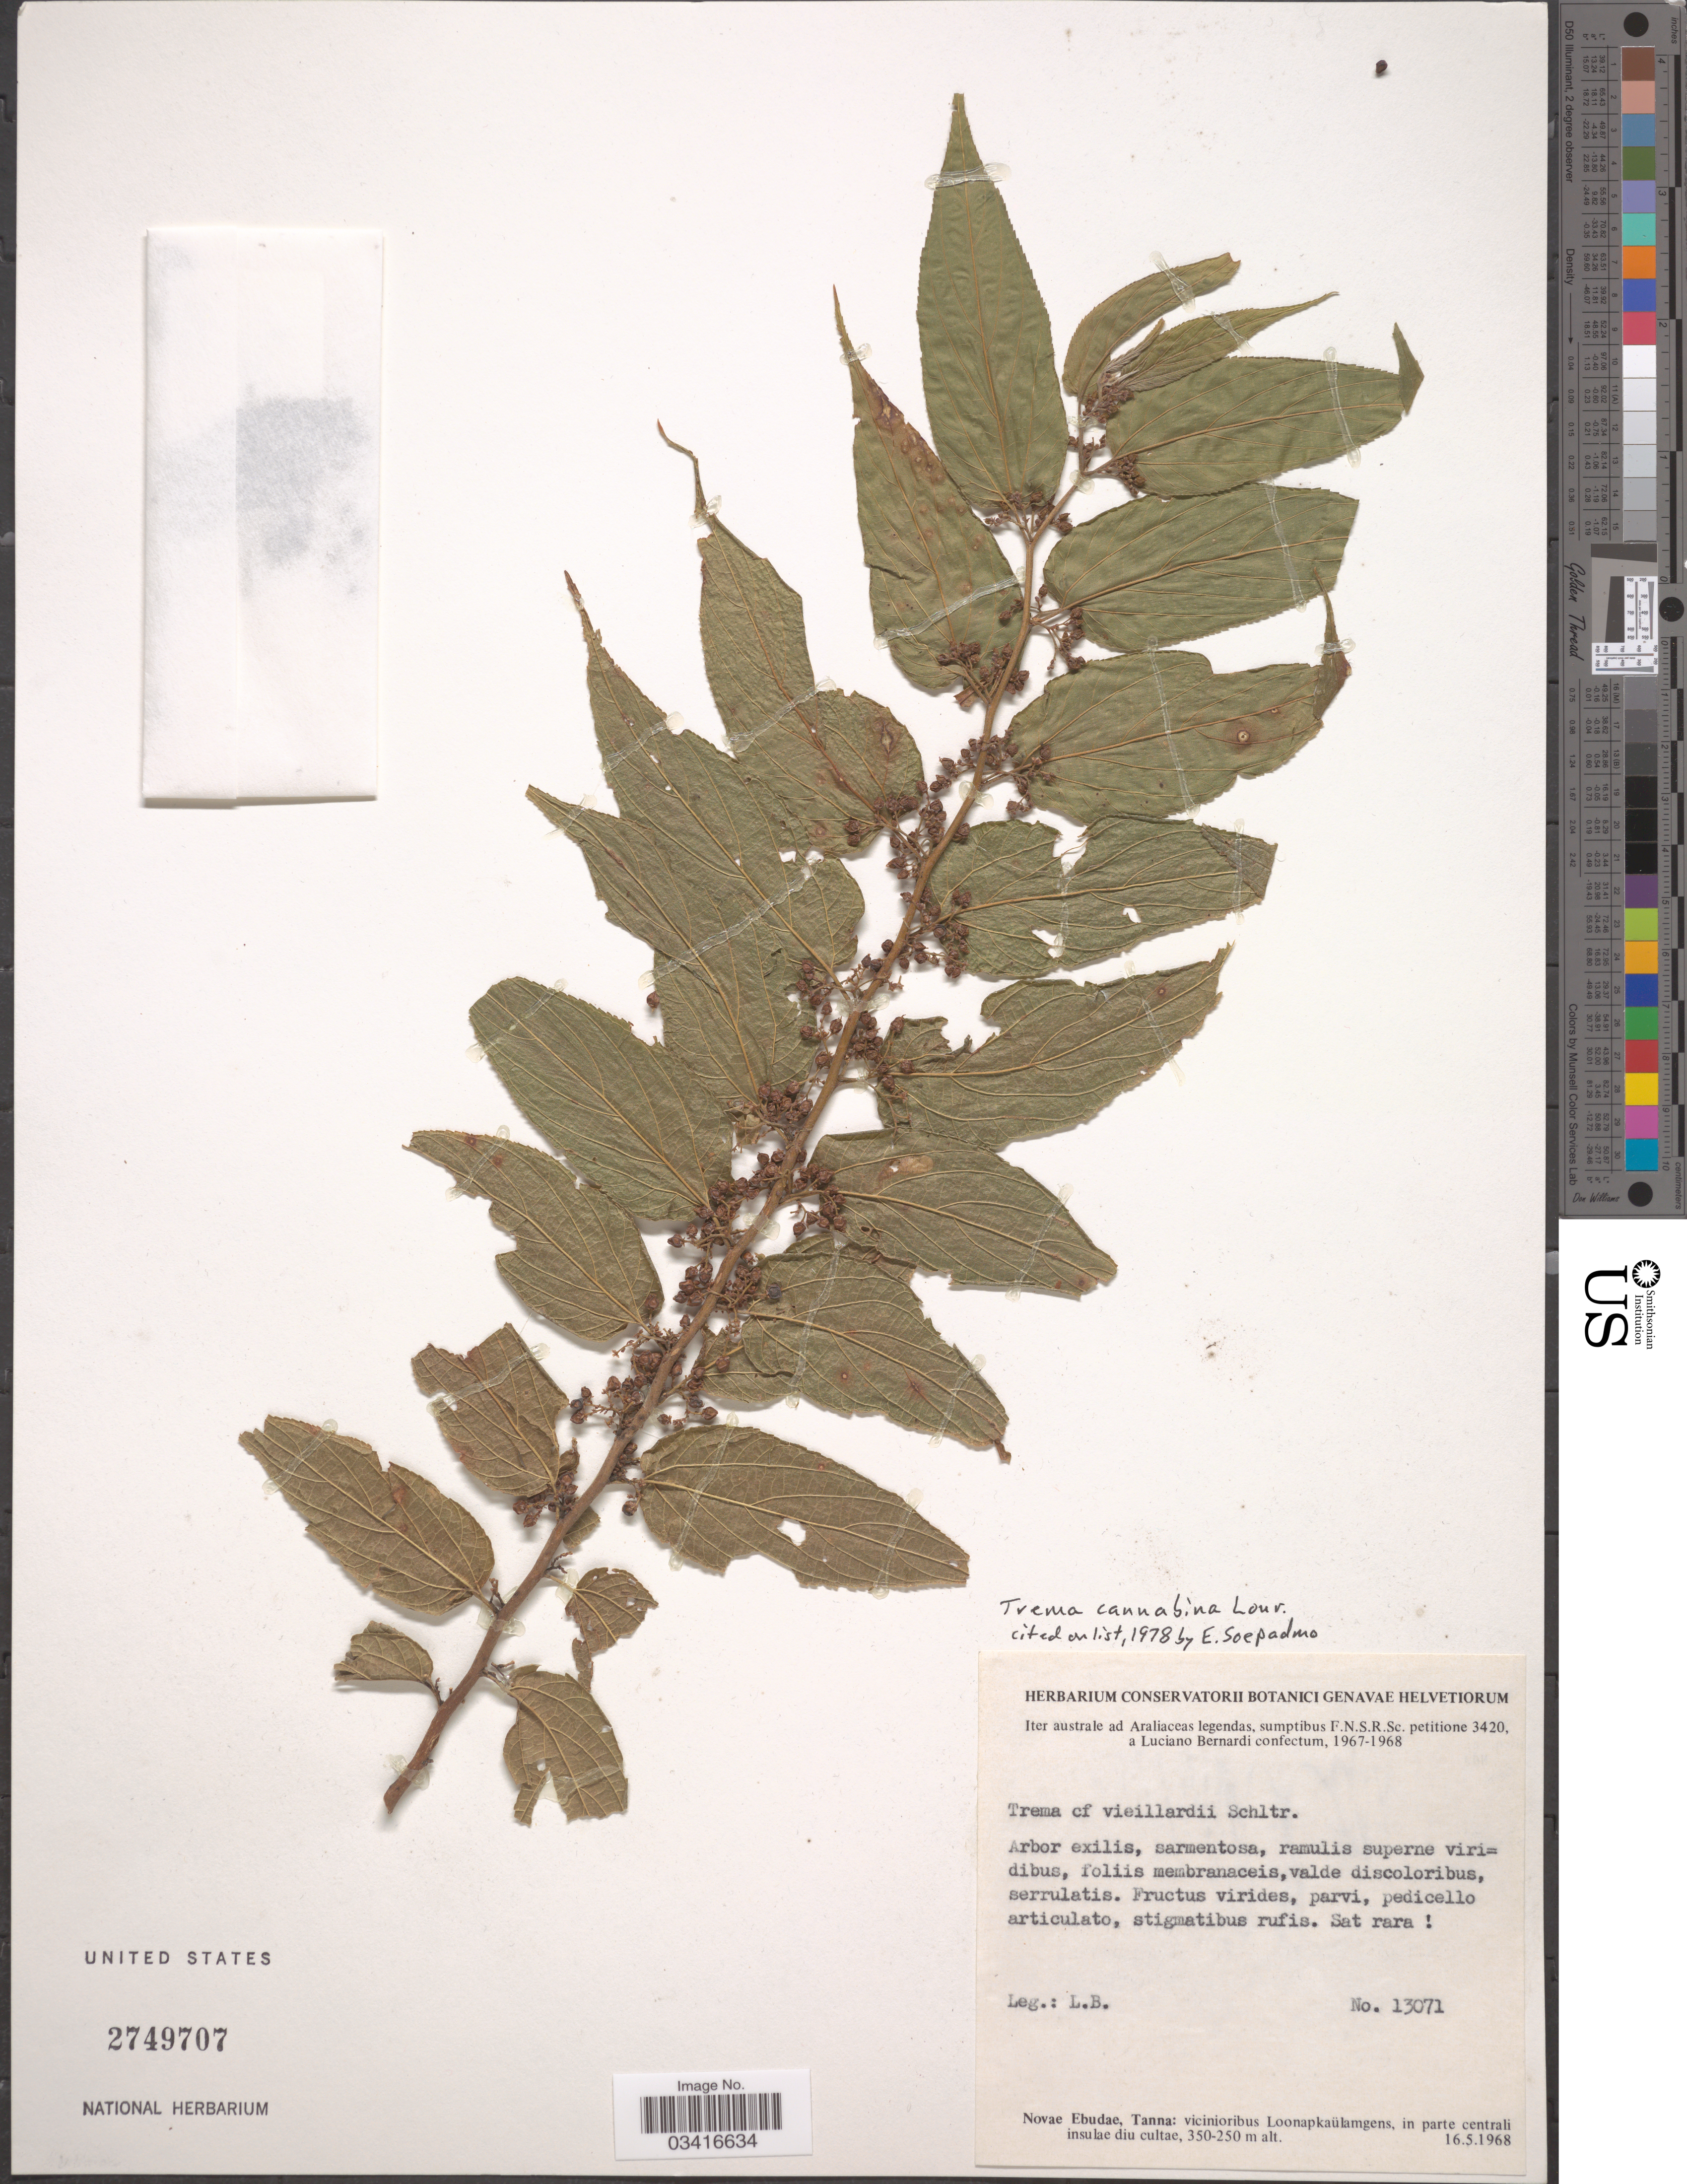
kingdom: Plantae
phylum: Tracheophyta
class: Magnoliopsida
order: Rosales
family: Cannabaceae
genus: Trema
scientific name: Trema cannabina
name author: Lour.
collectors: L. Bernardi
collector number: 13071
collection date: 1968-05-16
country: Vanuatu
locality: Novae Ebudae, Tanna: viciniorisbus Loonapkaülamgens, in parte centrali insulae diu cultae.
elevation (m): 250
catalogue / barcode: US 2749707